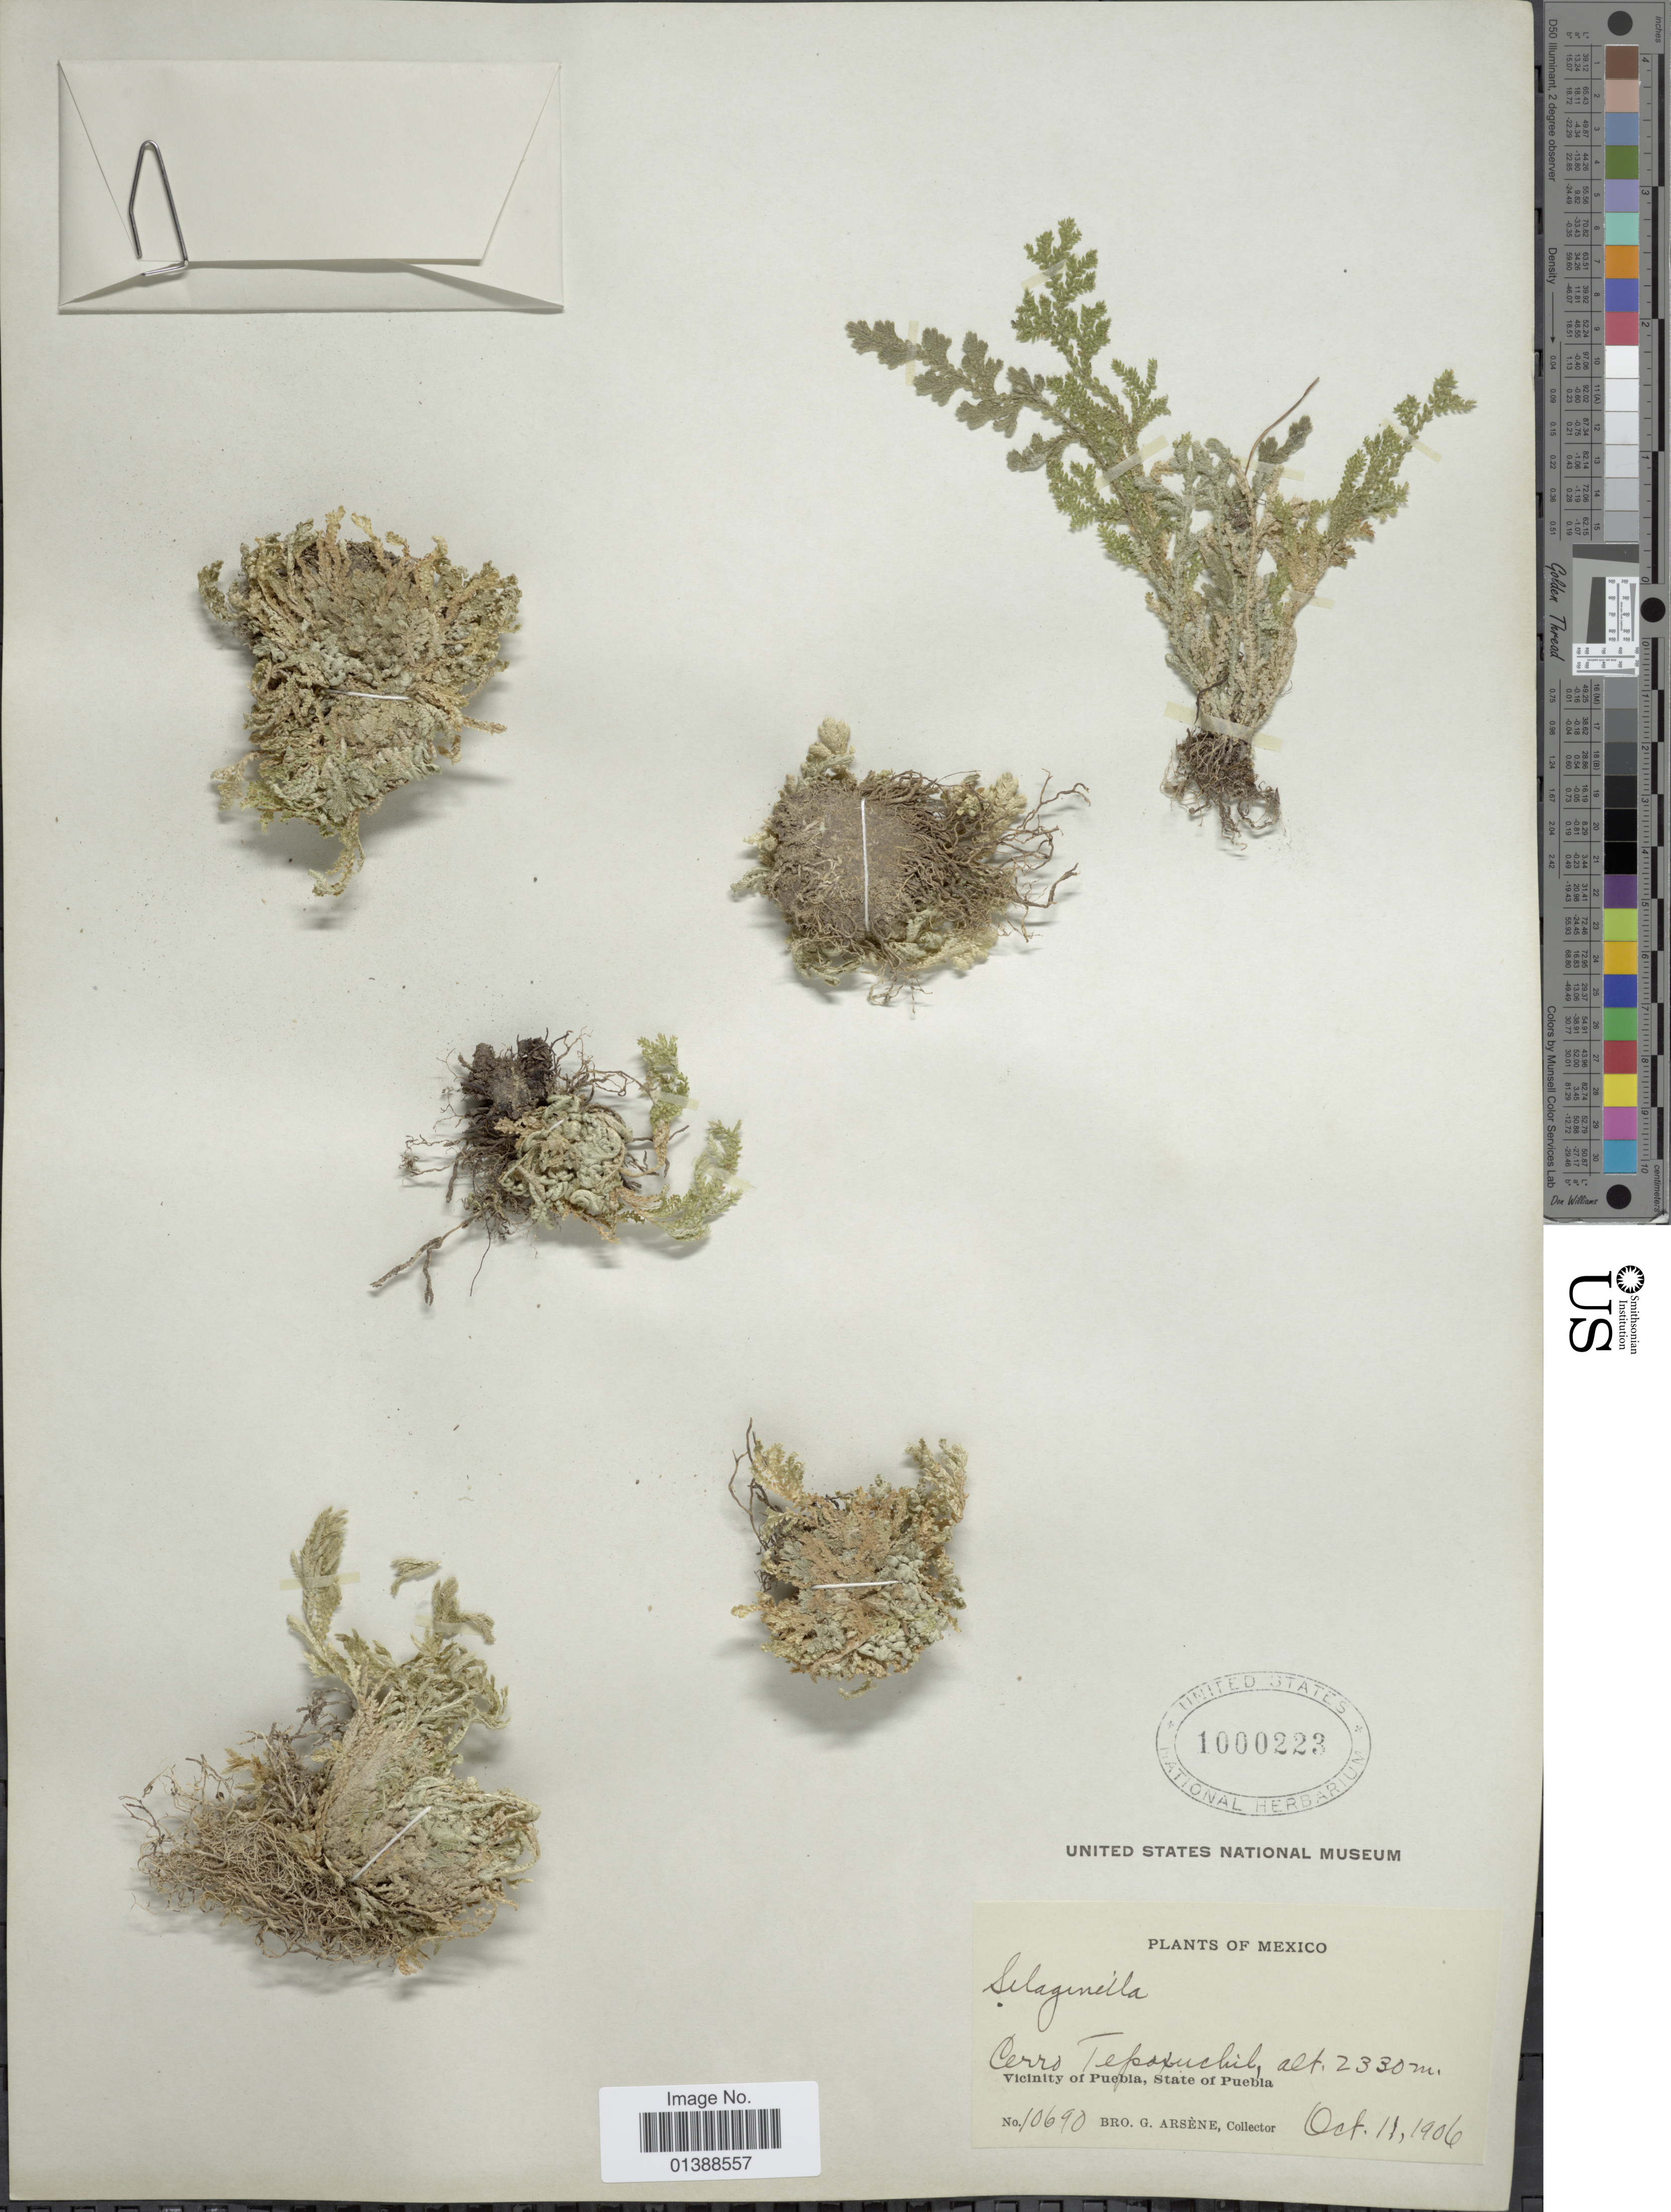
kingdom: Plantae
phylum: Tracheophyta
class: Lycopodiopsida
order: Selaginellales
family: Selaginellaceae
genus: Selaginella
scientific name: Selaginella pallescens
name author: (C. Presl) Spring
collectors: Bro. G. Arsène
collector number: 10690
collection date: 1906-10-11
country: Mexico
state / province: Puebla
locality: Cerro Tepaxuchil, Vicinity of Puebla,State of Puebla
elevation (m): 2330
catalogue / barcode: US 1000223